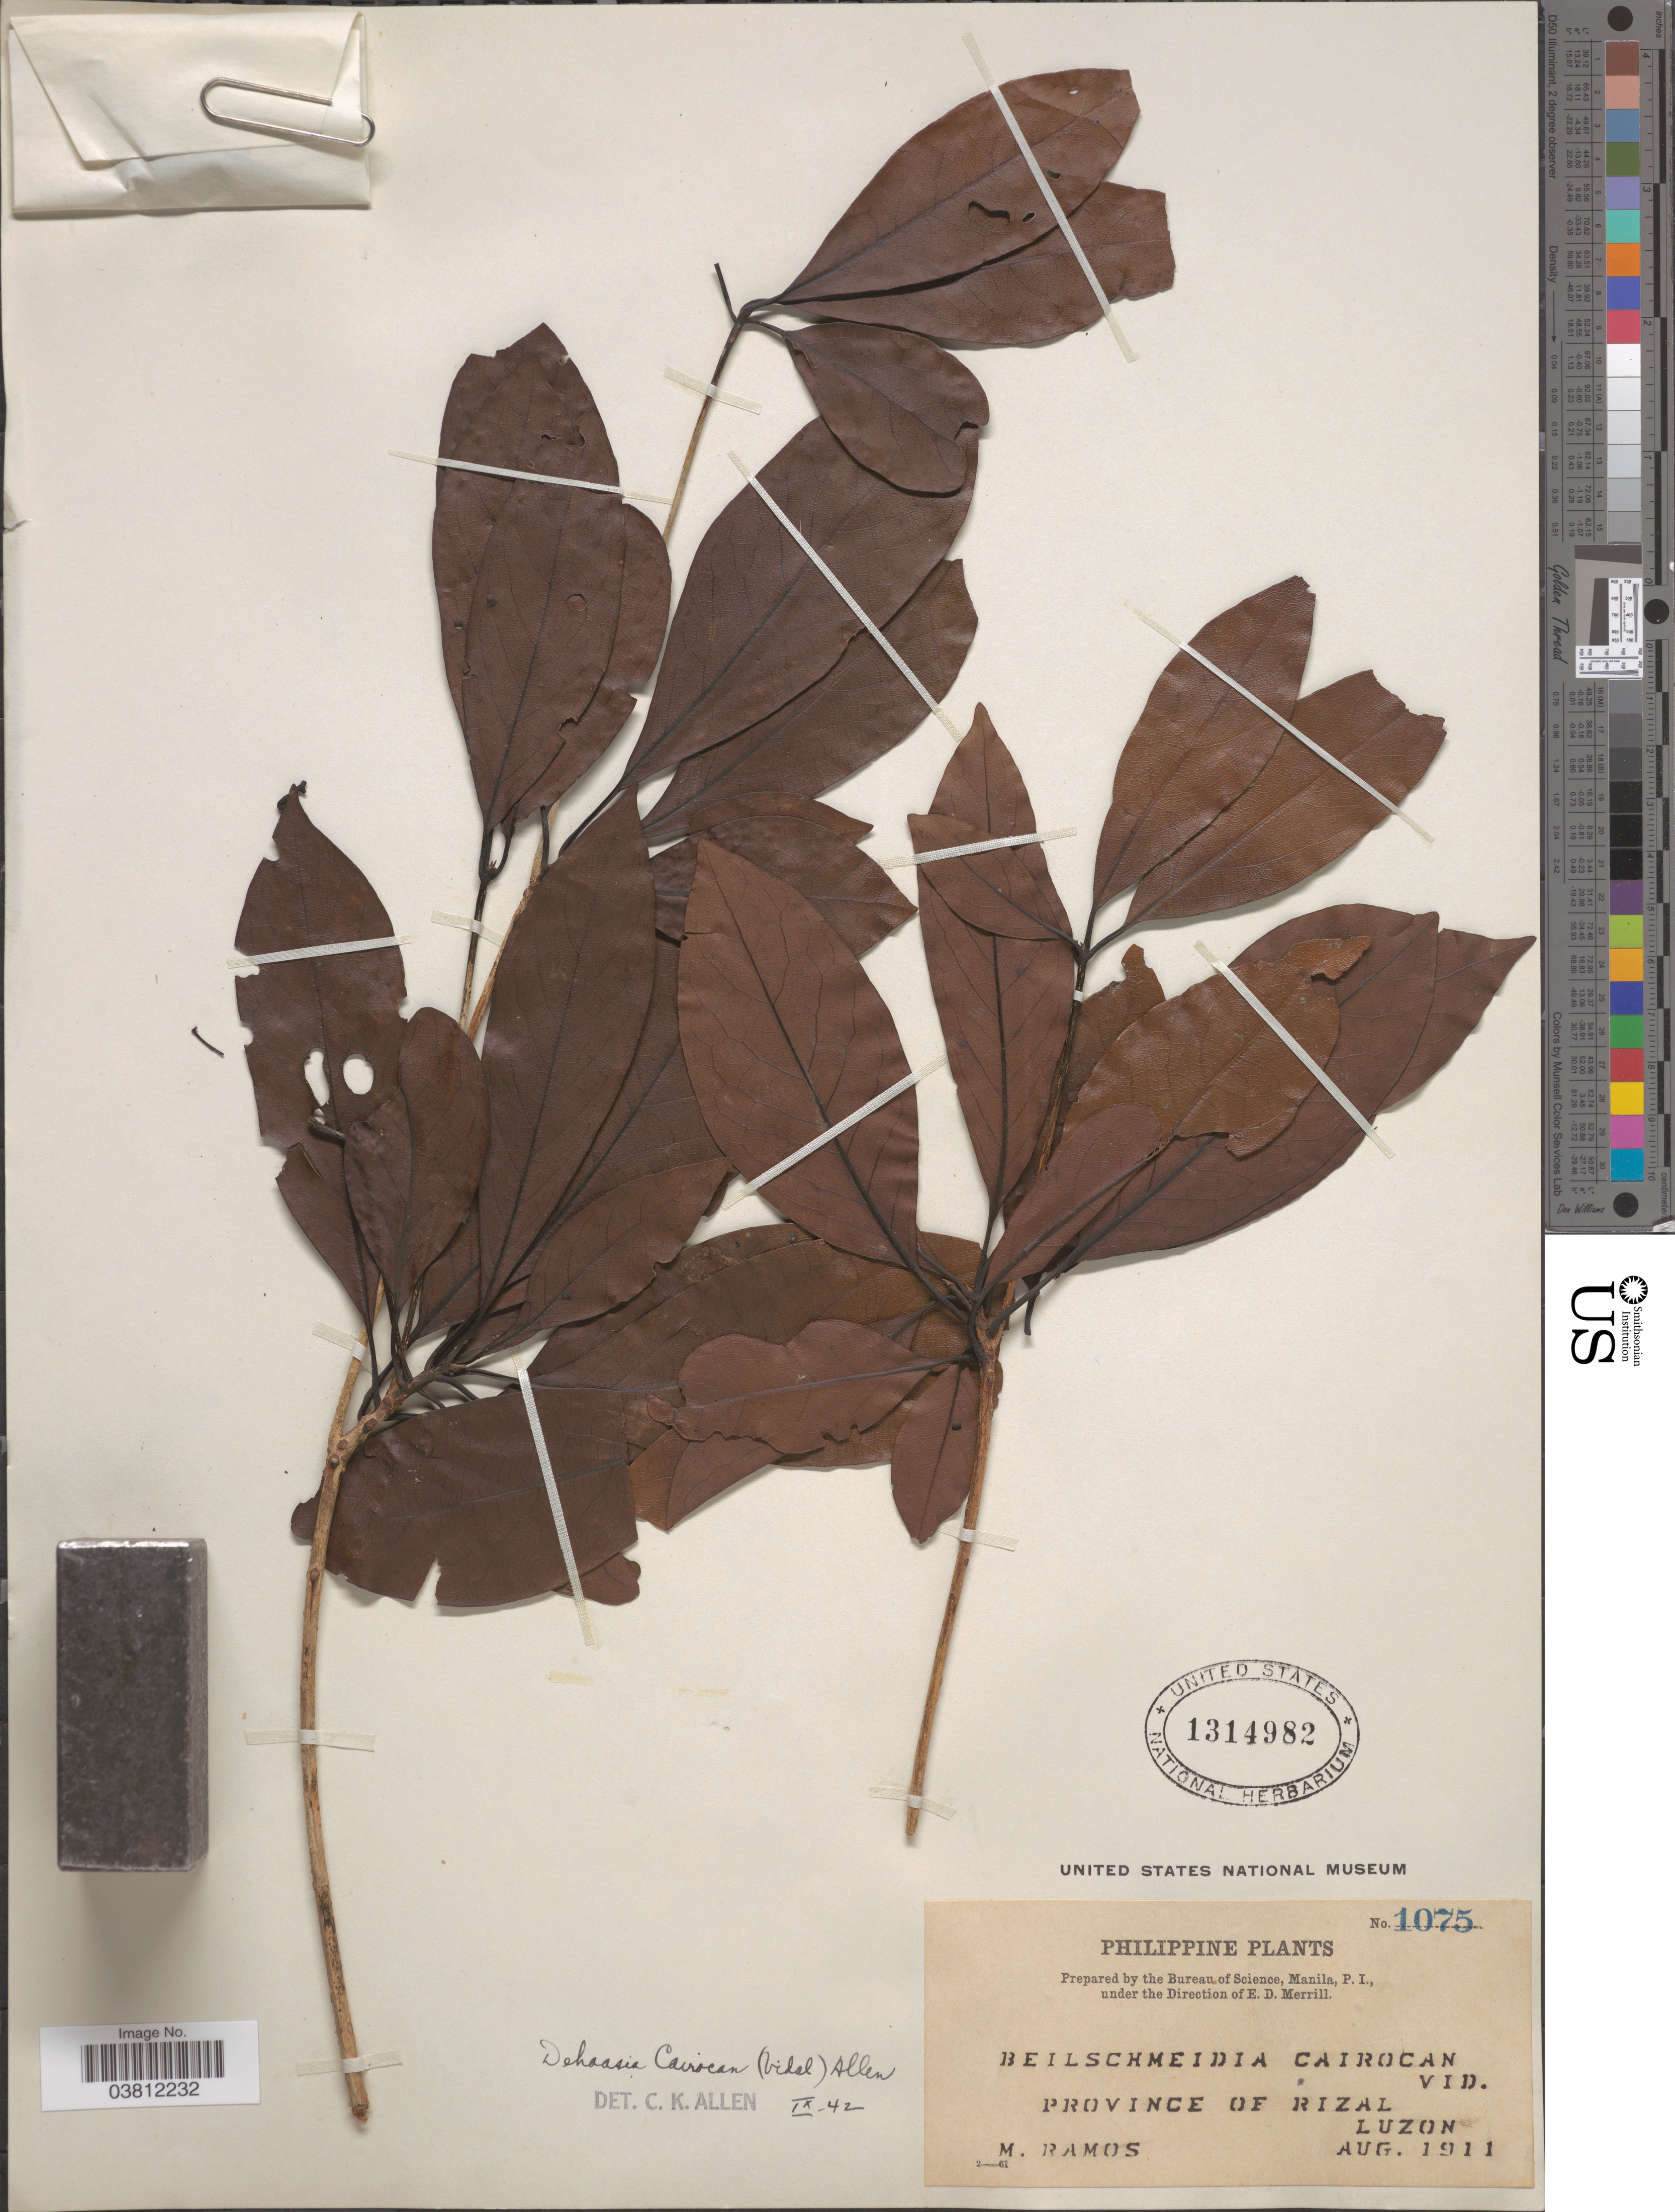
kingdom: Plantae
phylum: Tracheophyta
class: Magnoliopsida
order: Laurales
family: Lauraceae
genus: Dehaasia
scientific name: Dehaasia cairocan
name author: (S. Vidal) C.K. Allen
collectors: M. Ramos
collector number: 1075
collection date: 1911-08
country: Philippines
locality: Province of Rizal. Luzon.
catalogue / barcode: US 1314982